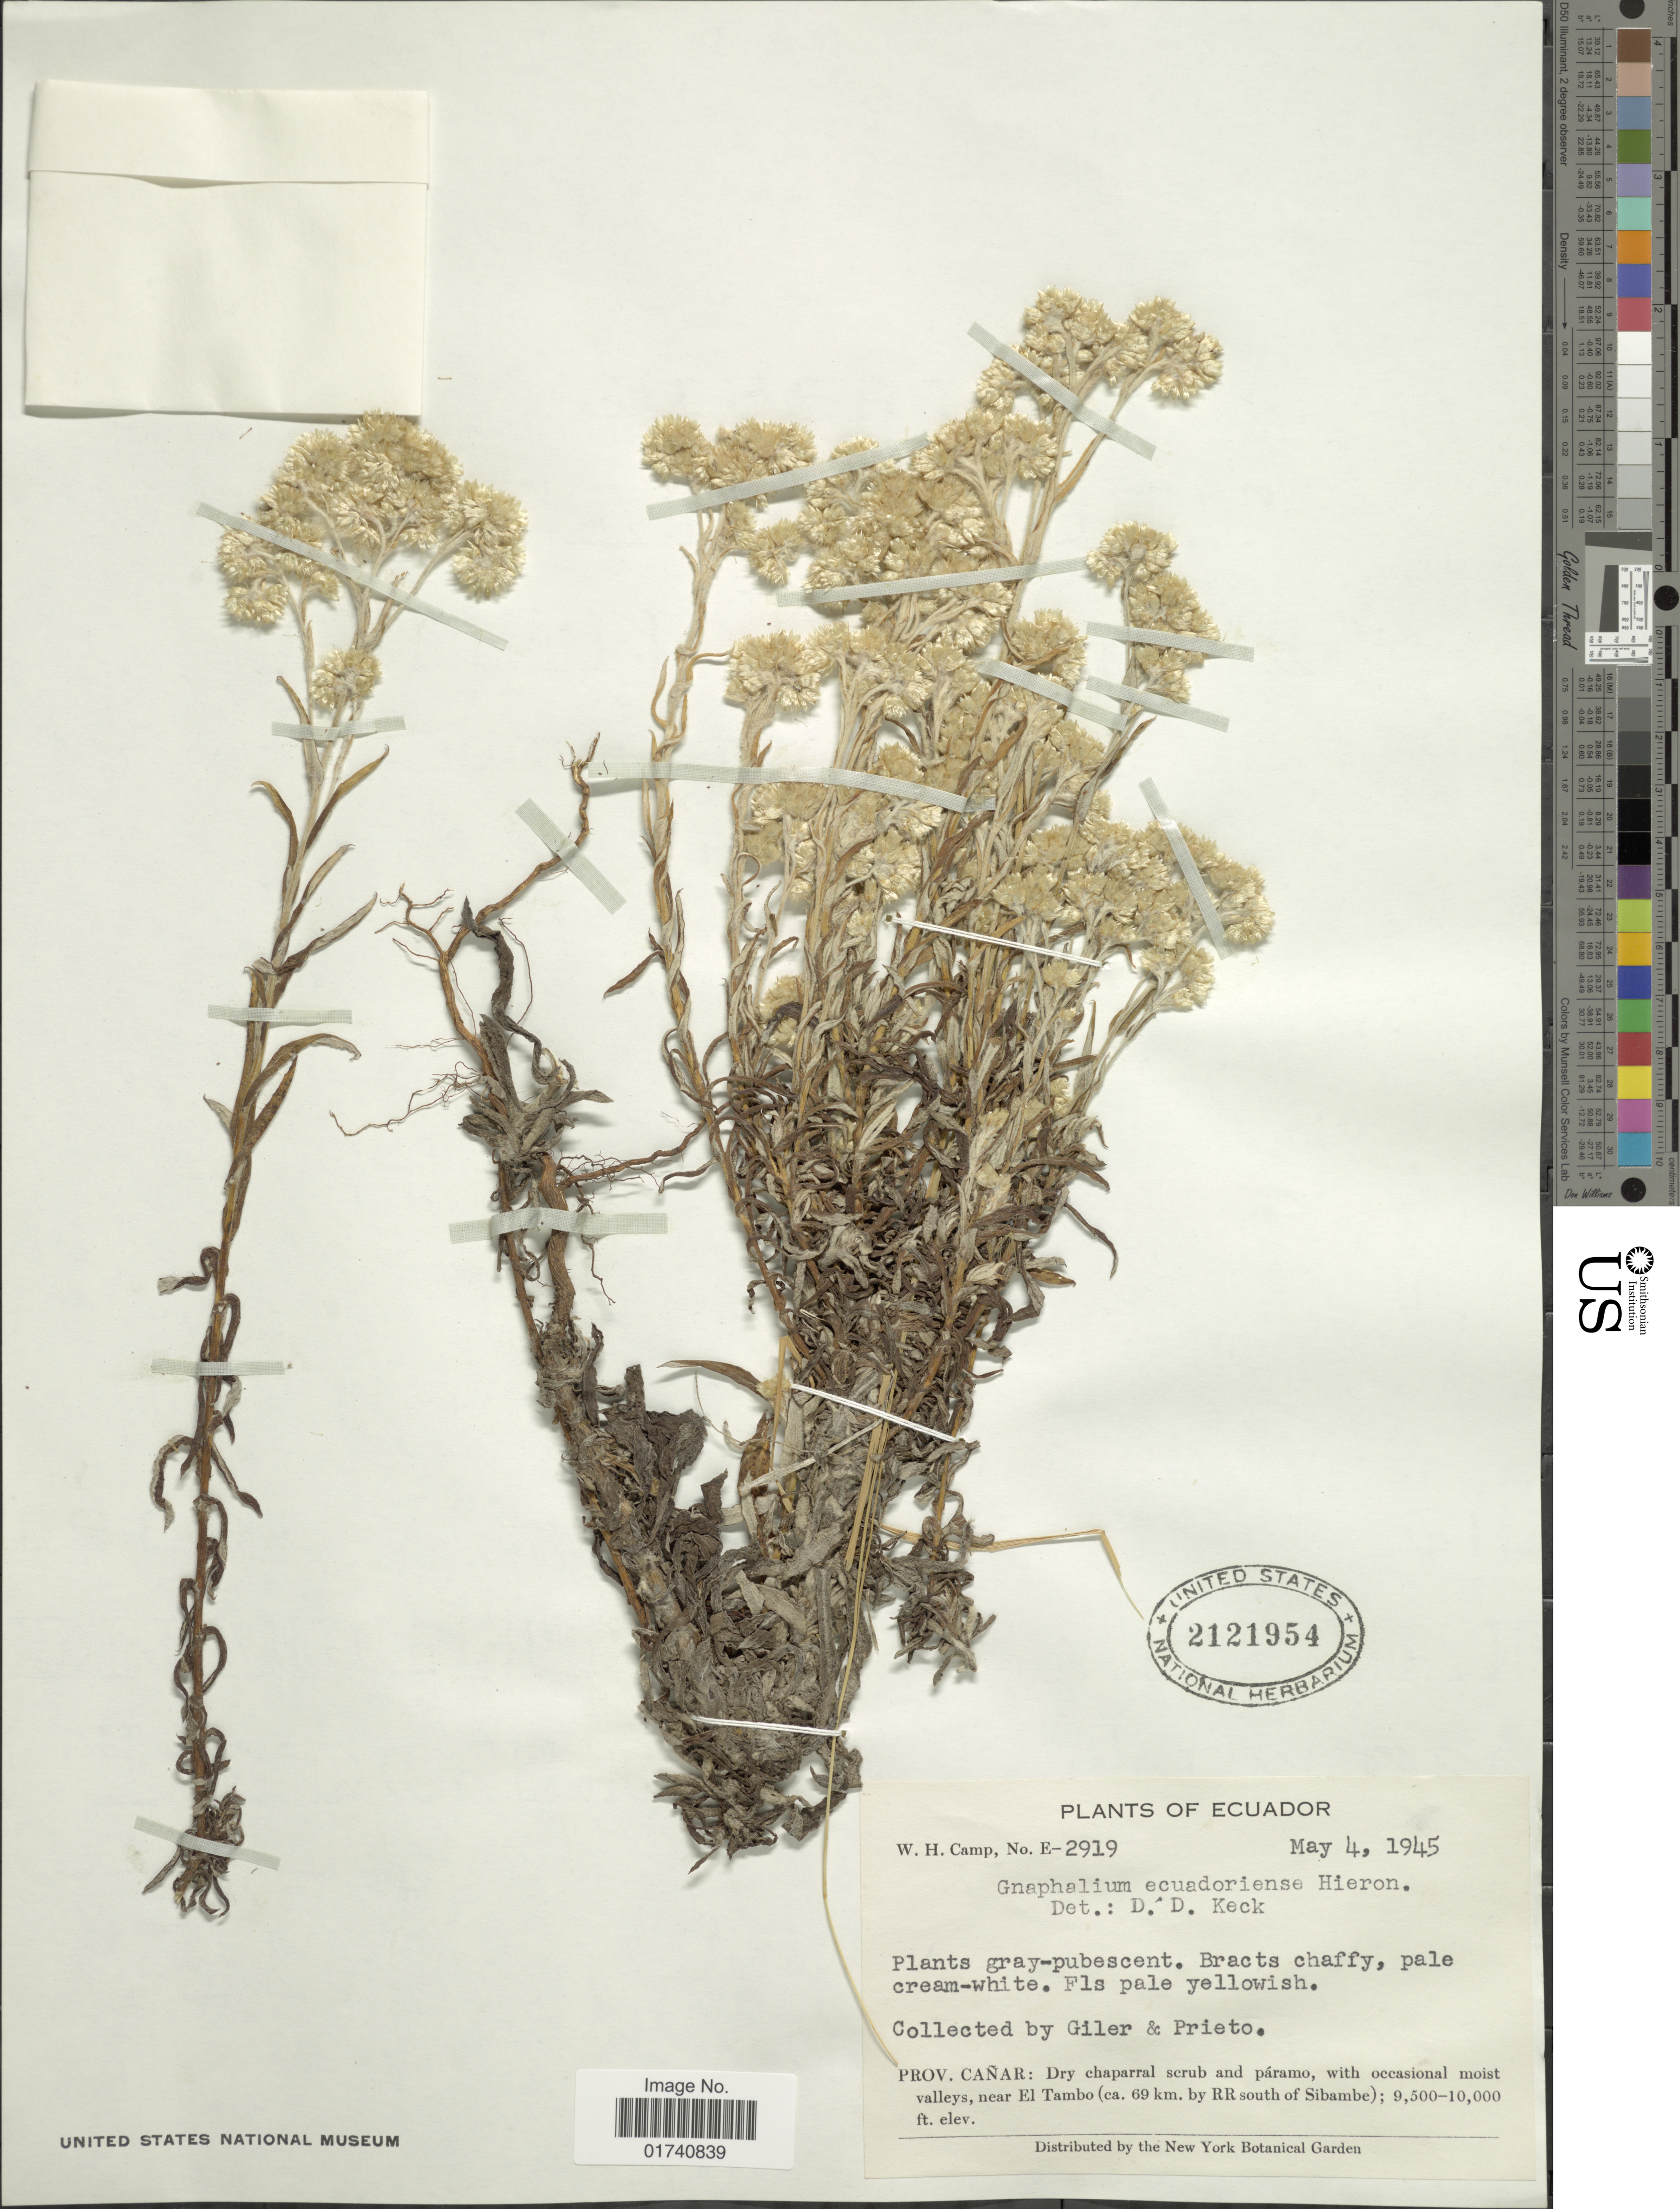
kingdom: Plantae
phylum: Tracheophyta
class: Magnoliopsida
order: Asterales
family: Asteraceae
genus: Pseudognaphalium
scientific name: Pseudognaphalium viscosum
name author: (Kunth) Anderb.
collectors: W. H. Camp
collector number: E-2919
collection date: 1945-05-04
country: Ecuador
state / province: Cañar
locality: Prov. Canar: Dry chaparral scrub and paramo, with occasional moist valleys, nbear El Tambo (ca. 69 km. by RR south of Sibambe).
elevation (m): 2896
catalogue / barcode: US 2121954